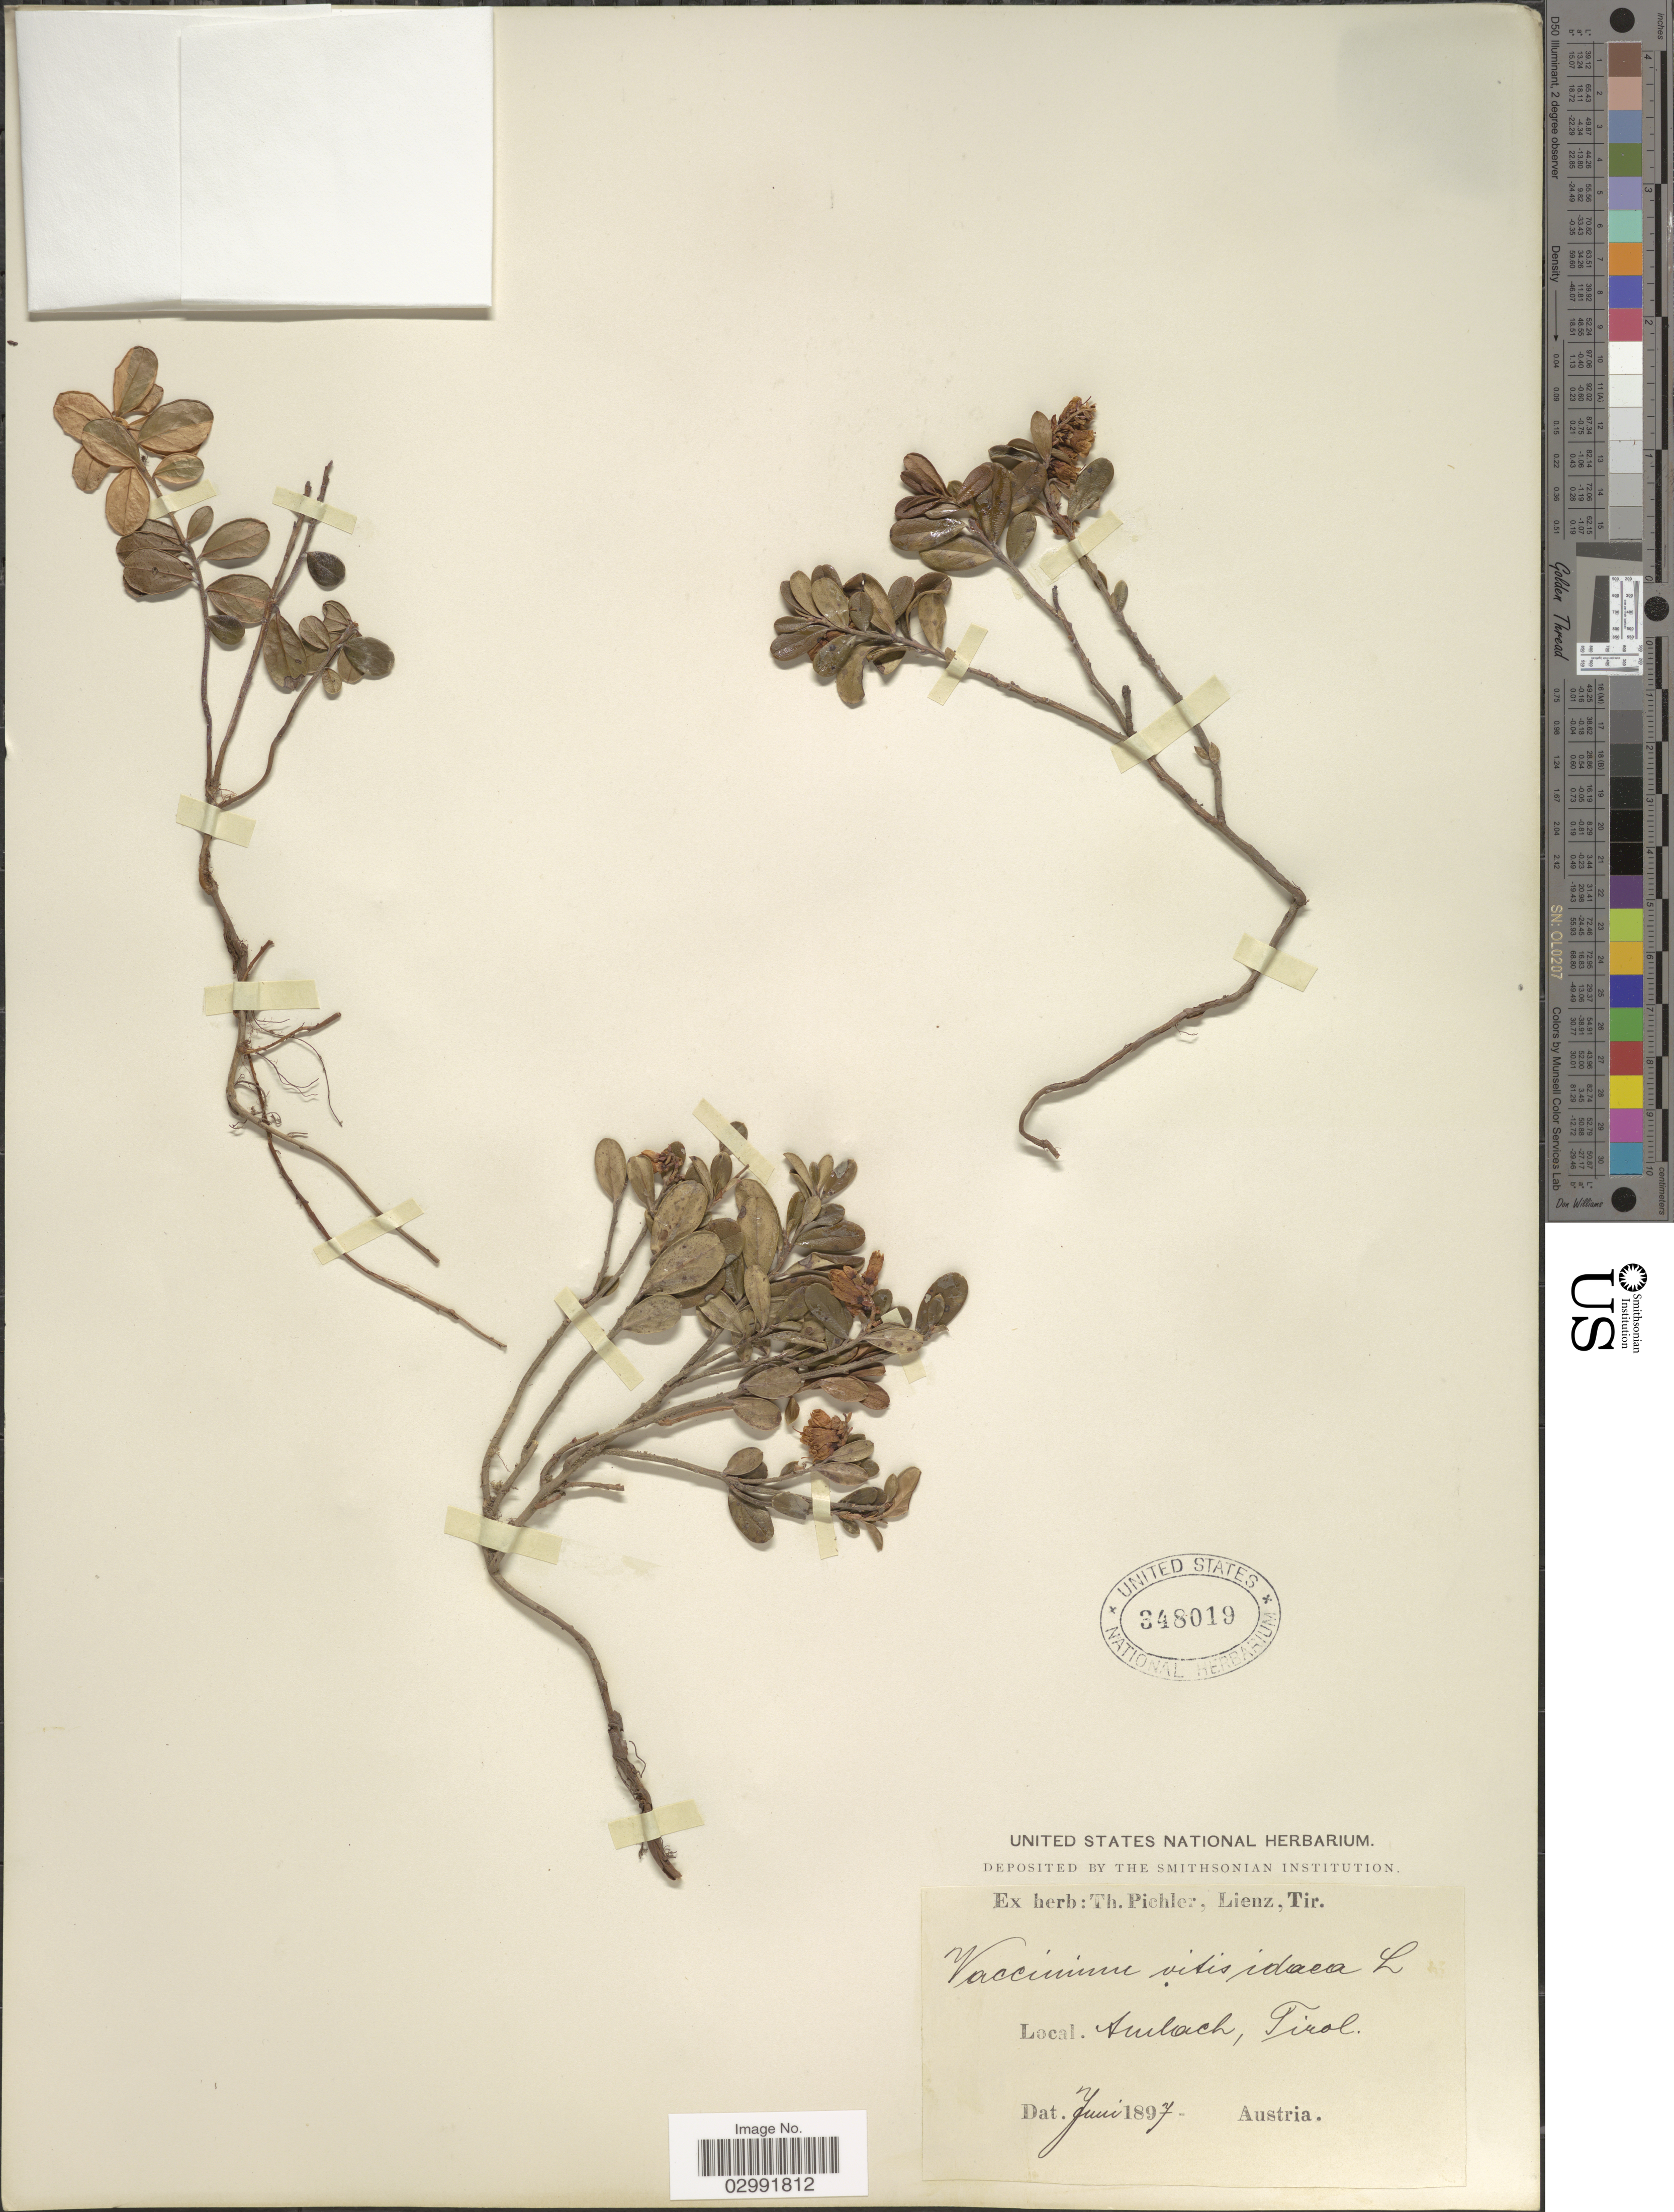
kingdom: Plantae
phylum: Tracheophyta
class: Magnoliopsida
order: Ericales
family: Ericaceae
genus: Vaccinium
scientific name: Vaccinium vitis-idaea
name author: L.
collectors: ex herb. T. Pichler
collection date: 1897-06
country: Austria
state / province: Tirol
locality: Amlach, Tirol.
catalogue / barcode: US 348019